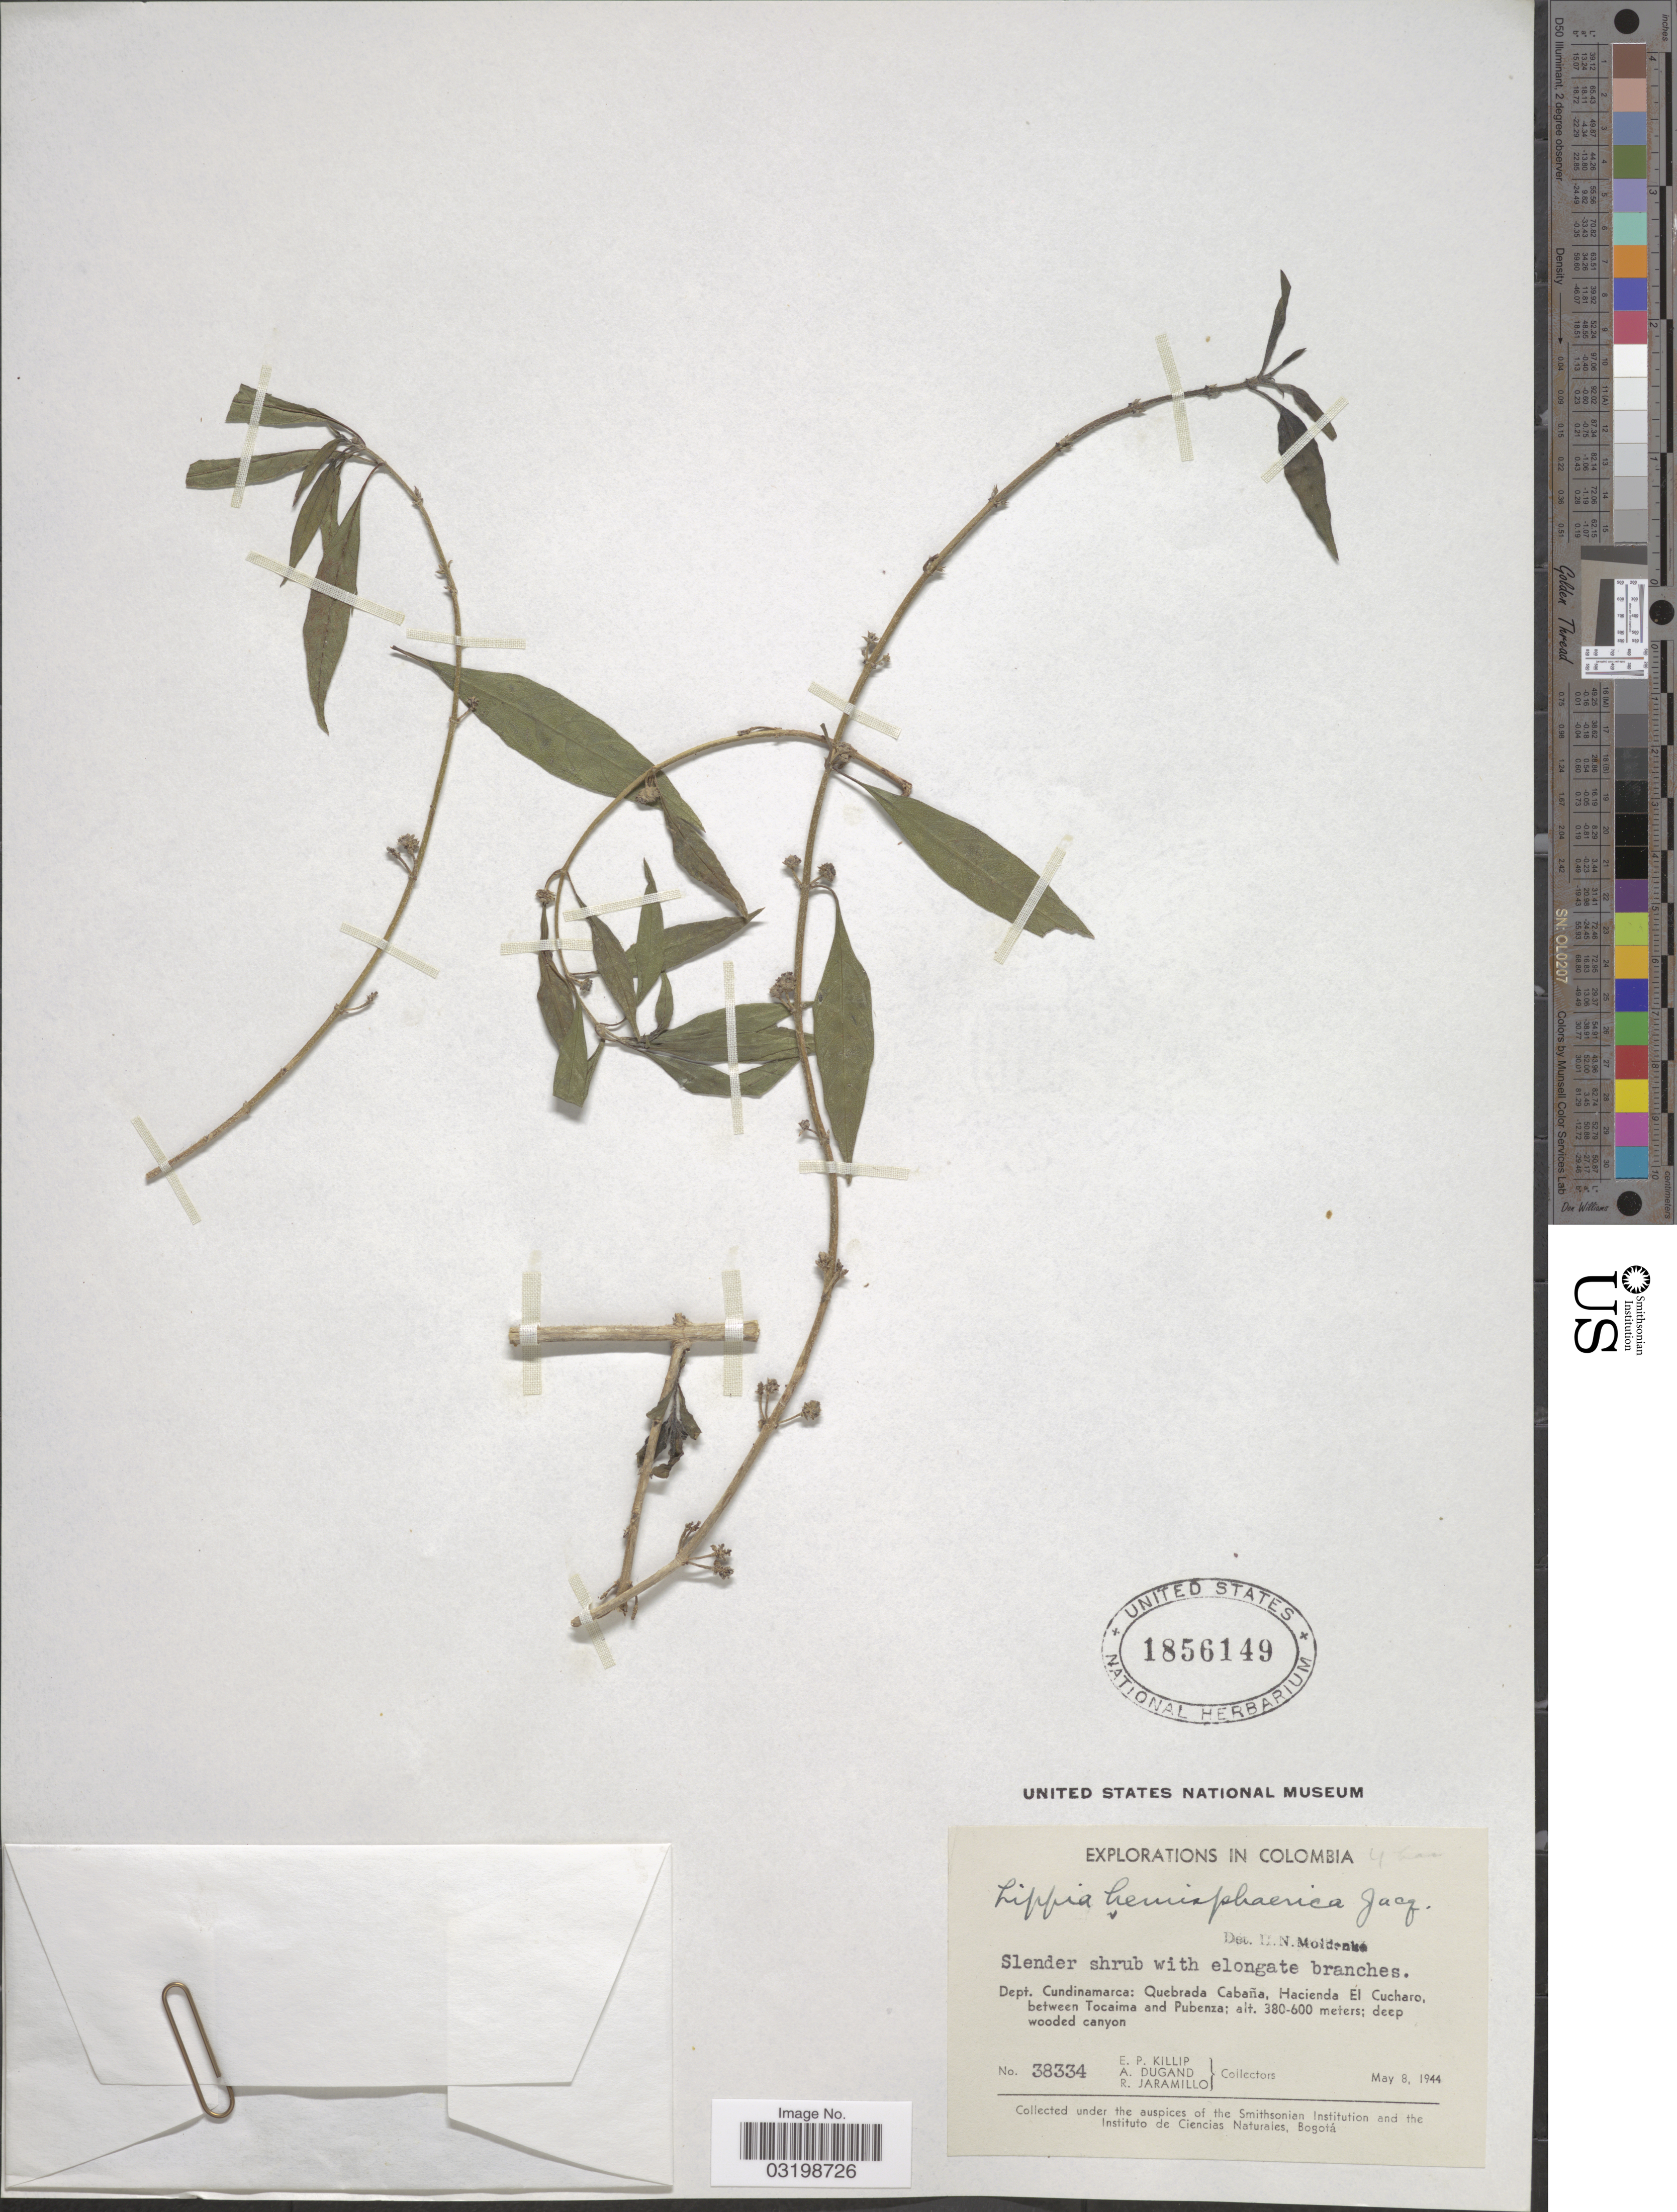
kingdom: Plantae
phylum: Tracheophyta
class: Magnoliopsida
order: Lamiales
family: Verbenaceae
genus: Lippia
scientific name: Lippia americana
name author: L.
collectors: E. P. Killip, A. Dugand & R. Jaramillo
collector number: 38334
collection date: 1944-05-08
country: Colombia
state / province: Cundinamarca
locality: Dept. Cundinamarca: Quebrada Cabaña, Hacienda El Cucharo, between Tocaima and Pubenza.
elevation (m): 380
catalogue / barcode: US 1856149